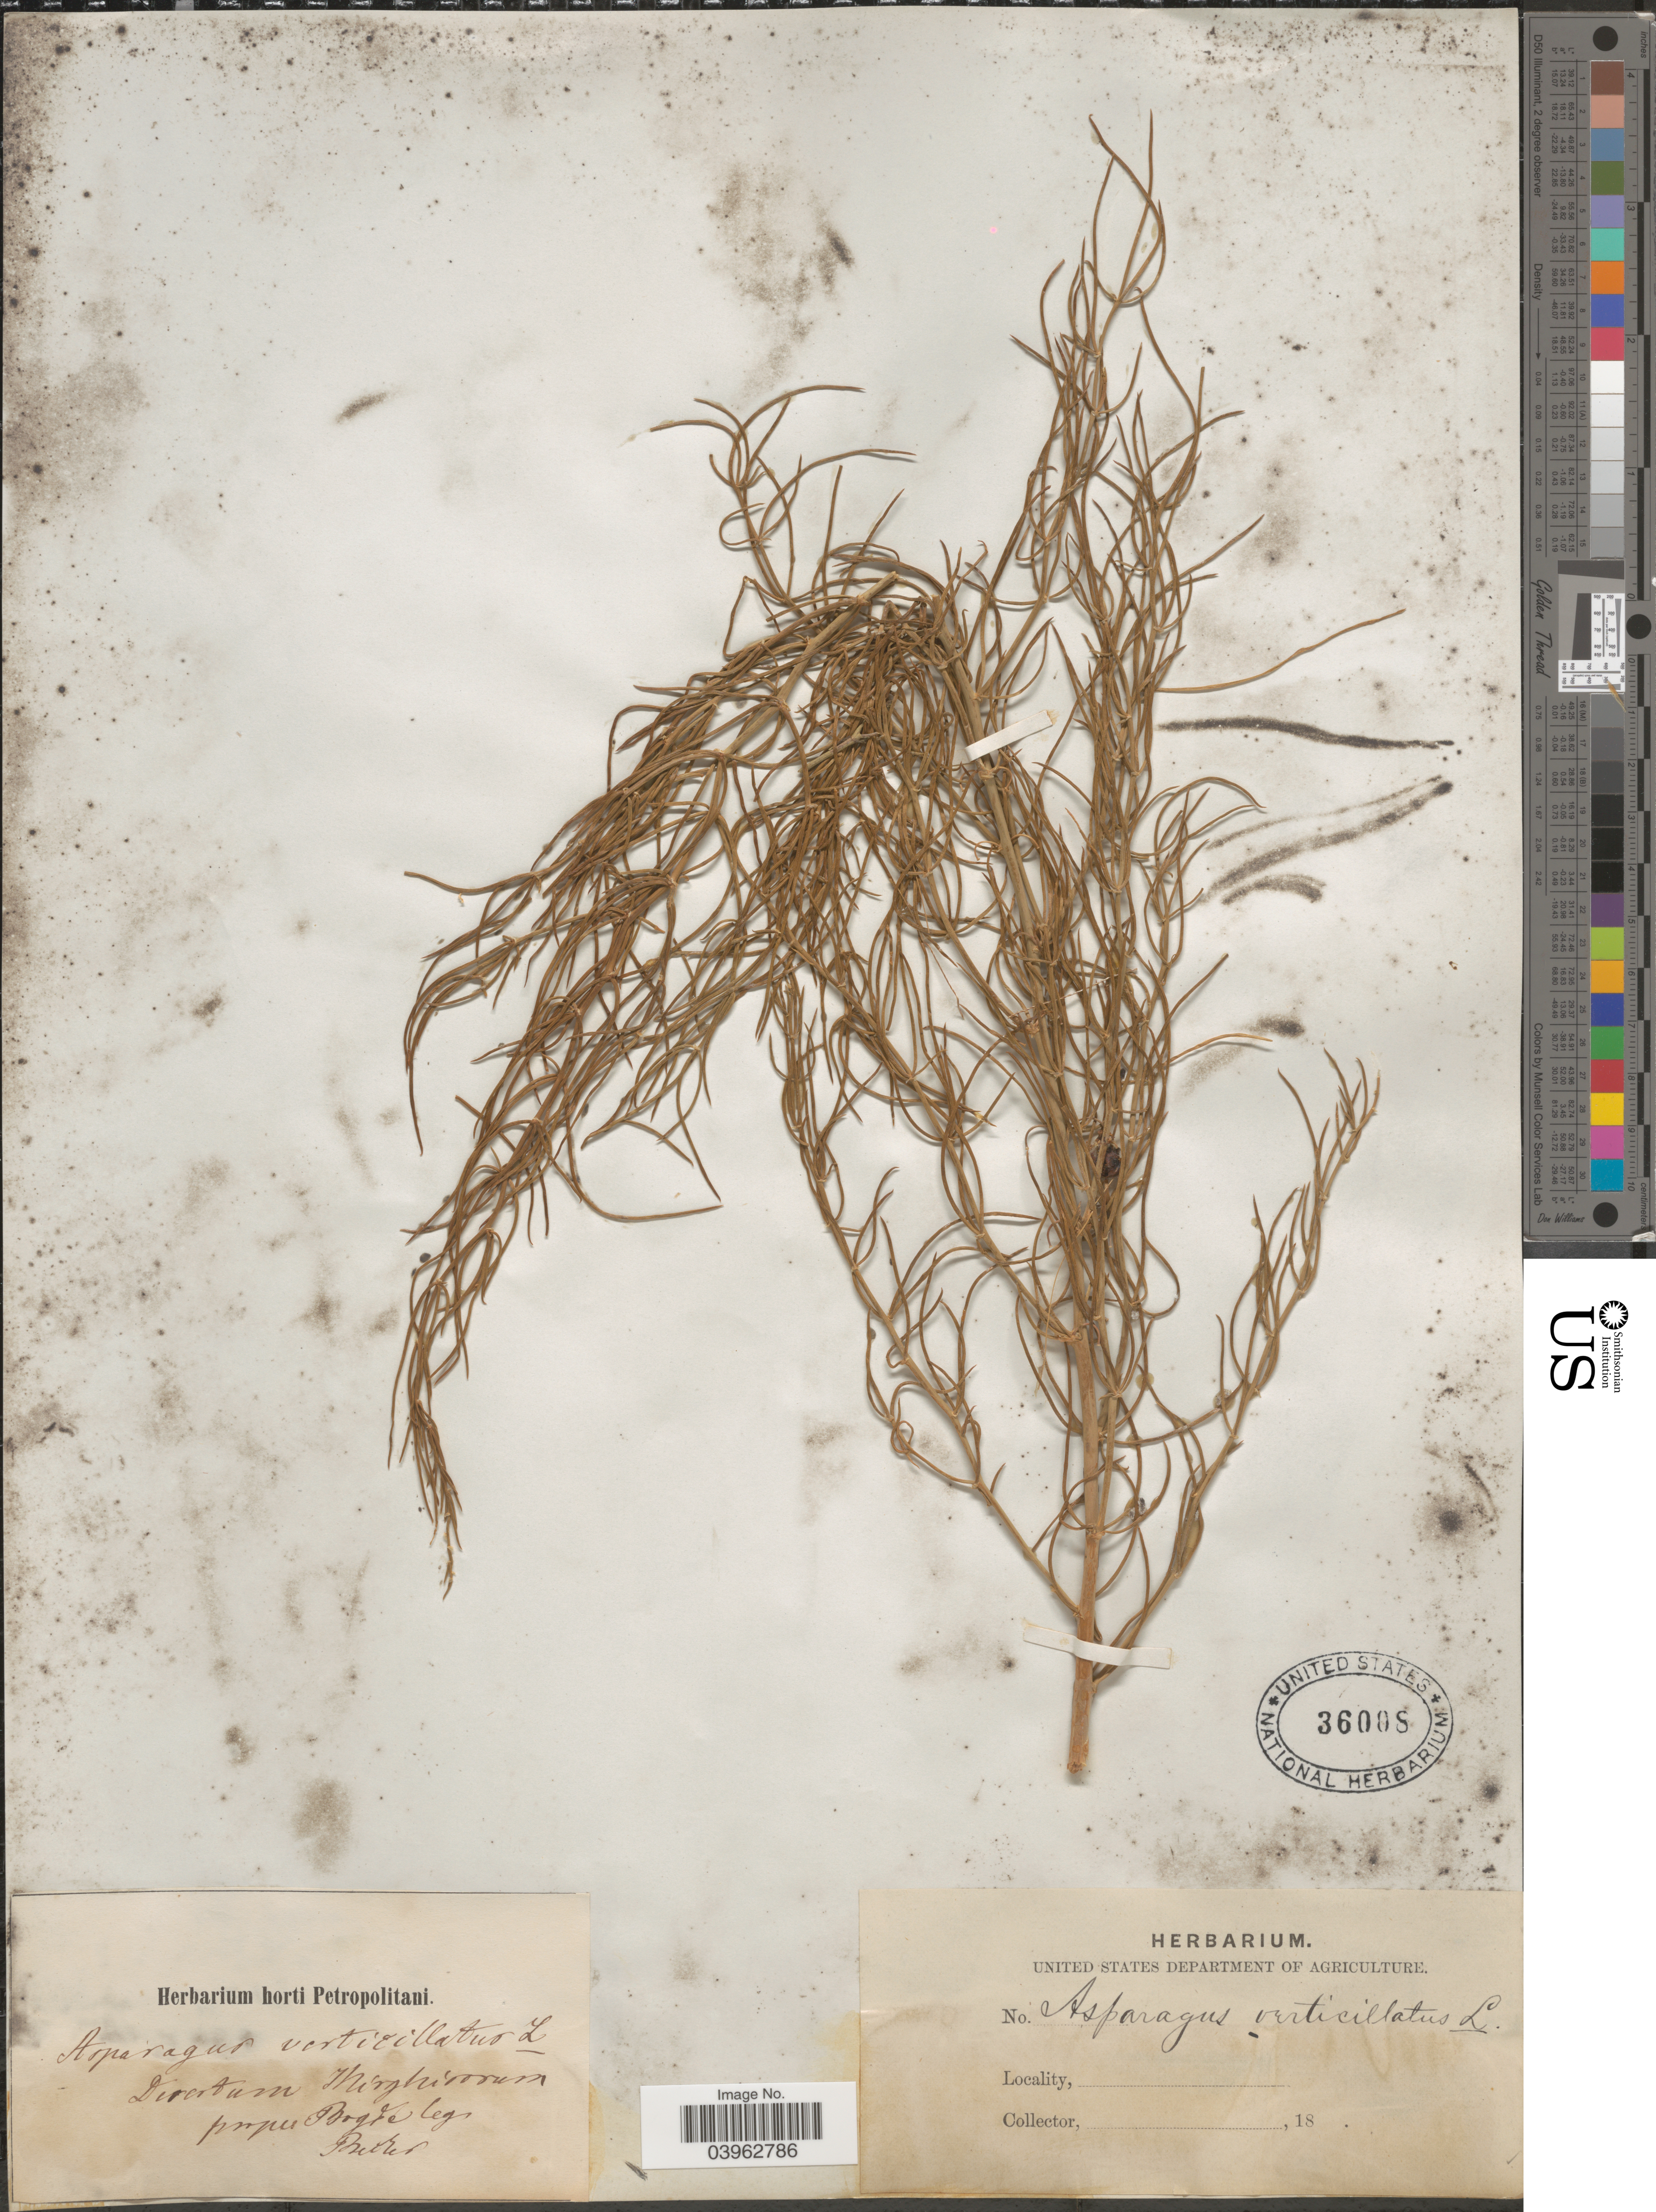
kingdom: Plantae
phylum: Tracheophyta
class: Liliopsida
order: Asparagales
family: Asparagaceae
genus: Asparagus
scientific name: Asparagus verticillatus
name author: L.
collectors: -. Becker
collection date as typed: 18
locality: Divertum Thurghirorum prope Bogle.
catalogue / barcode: US 36008